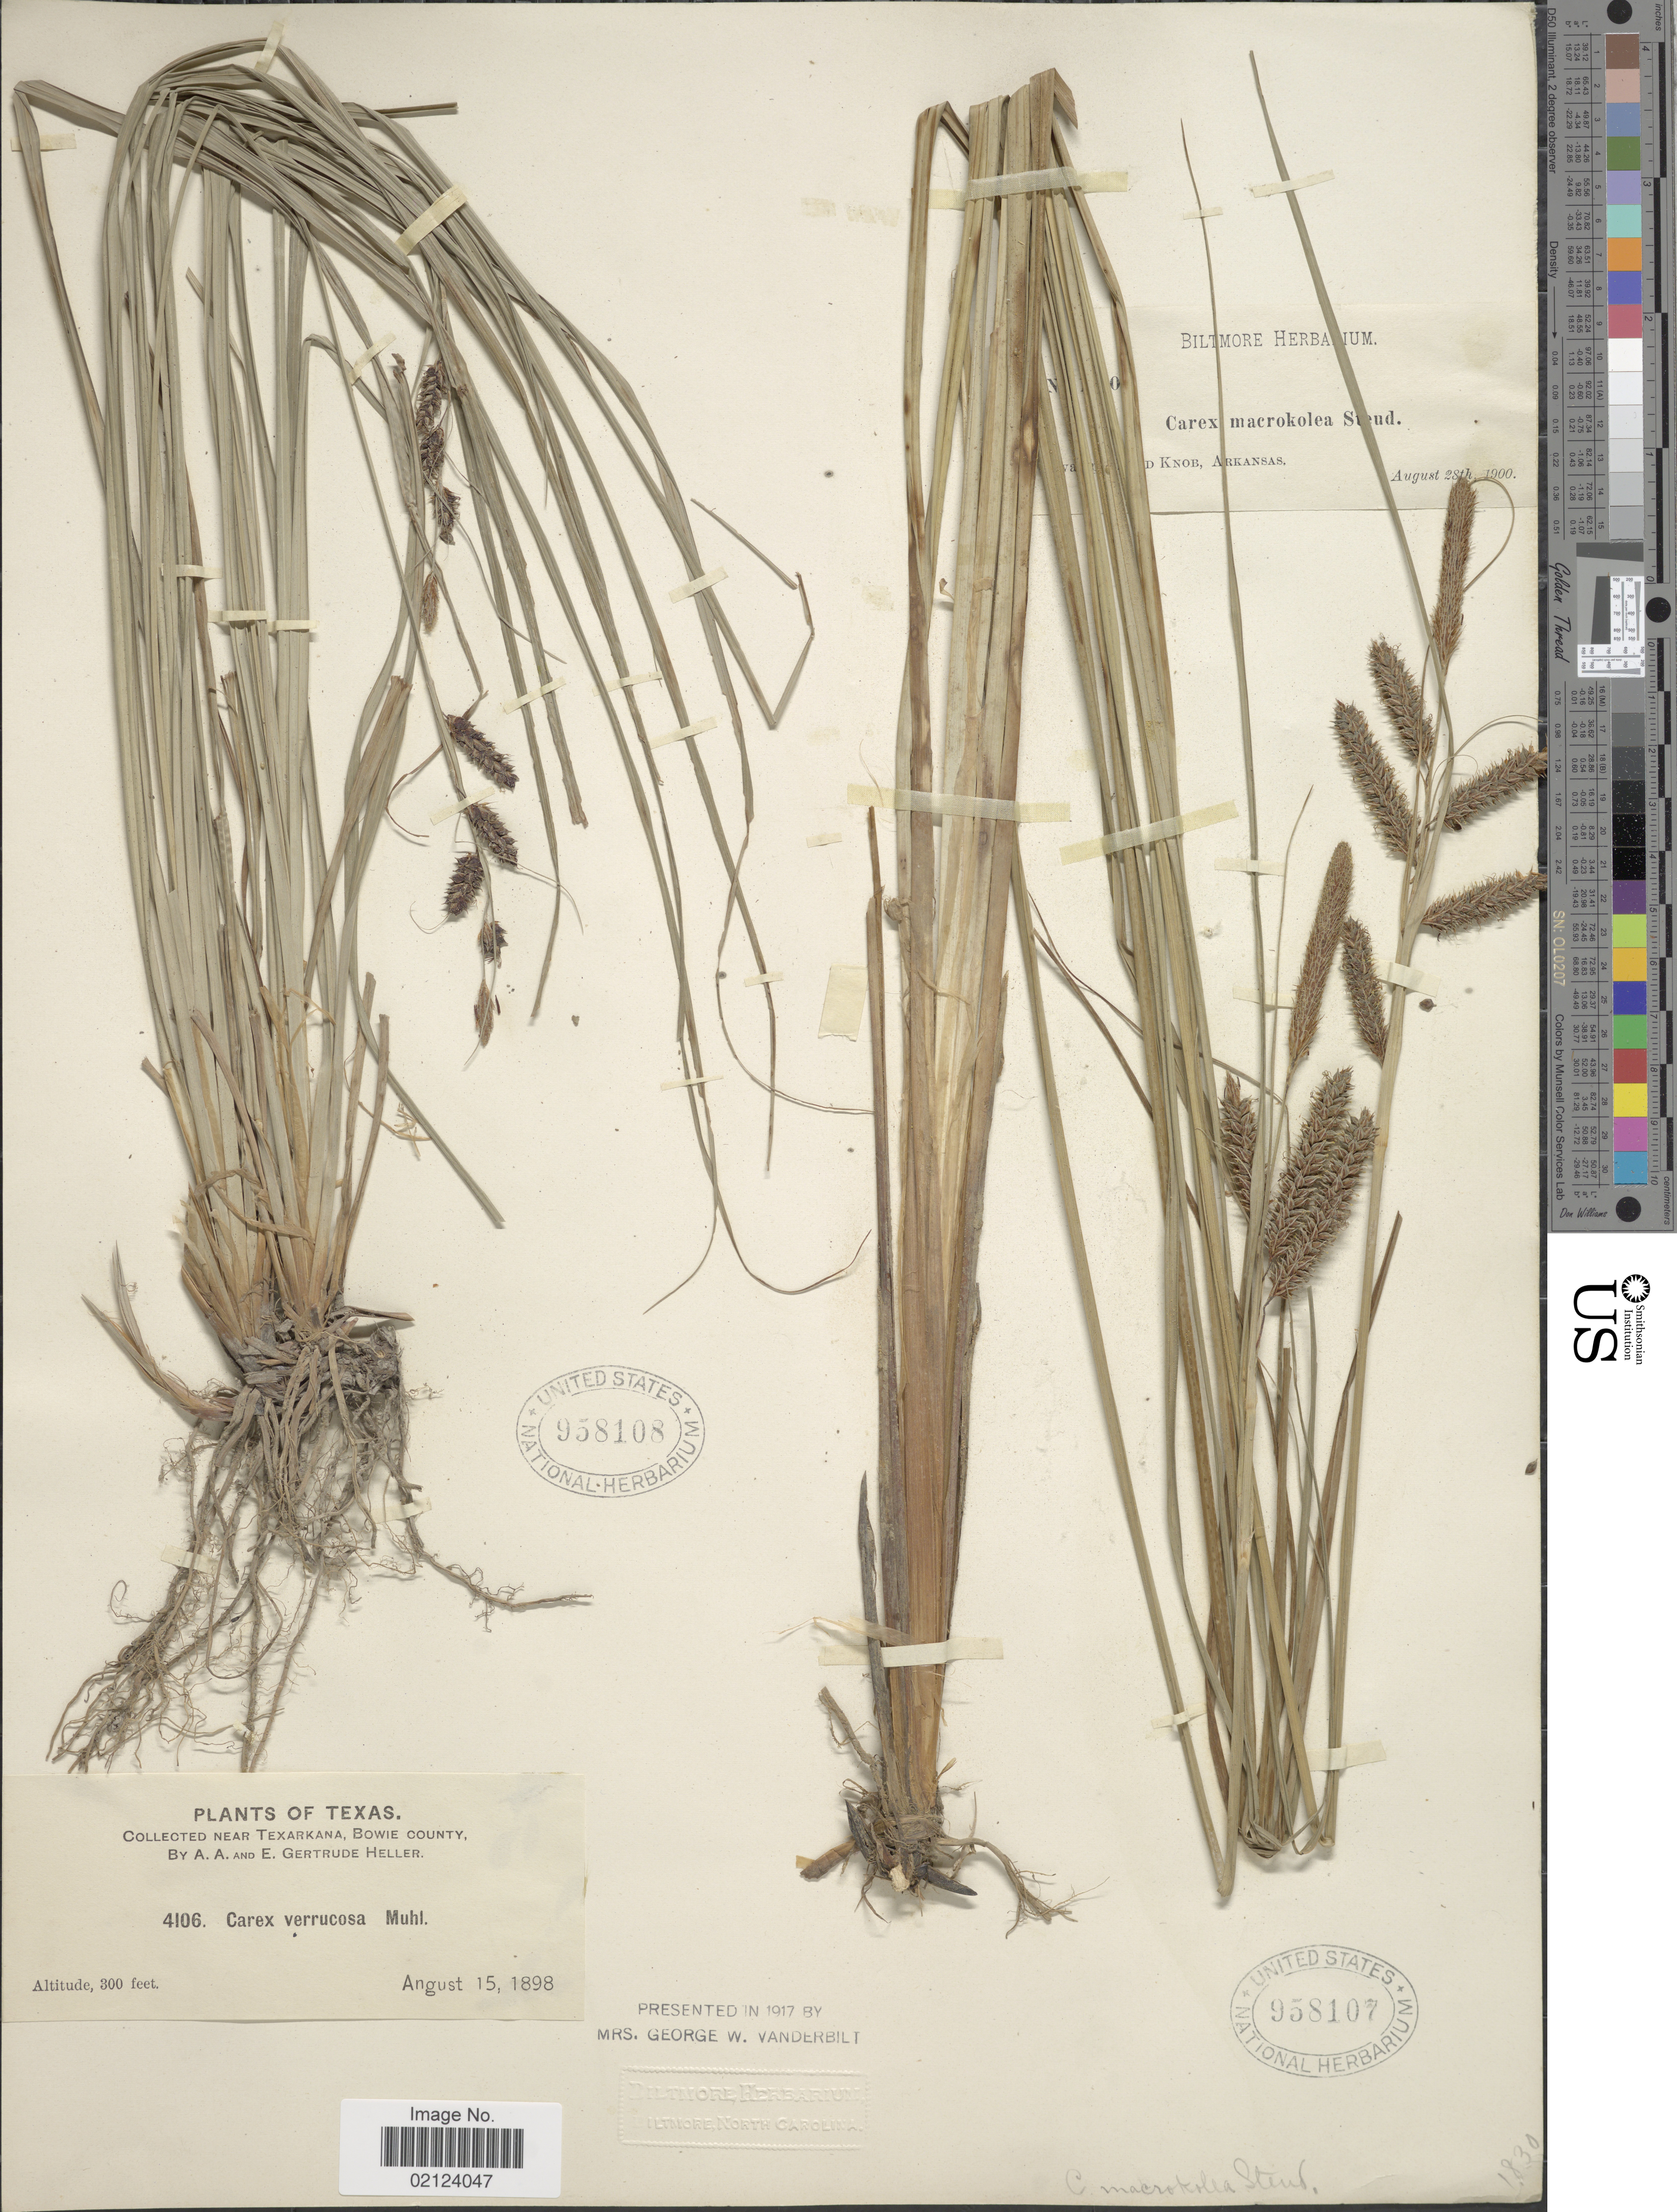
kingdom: Plantae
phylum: Tracheophyta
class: Liliopsida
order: Poales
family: Cyperaceae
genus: Carex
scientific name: Carex joorii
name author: L.H. Bailey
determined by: Strong, Mark T., (BOT), Smithsonian Institution - National Museum of Natural History (UNITED STATES)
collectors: ex herb. Biltmore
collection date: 1900-08-28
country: United States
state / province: Arkansas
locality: [illegible text] Knob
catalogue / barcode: US 958108-2